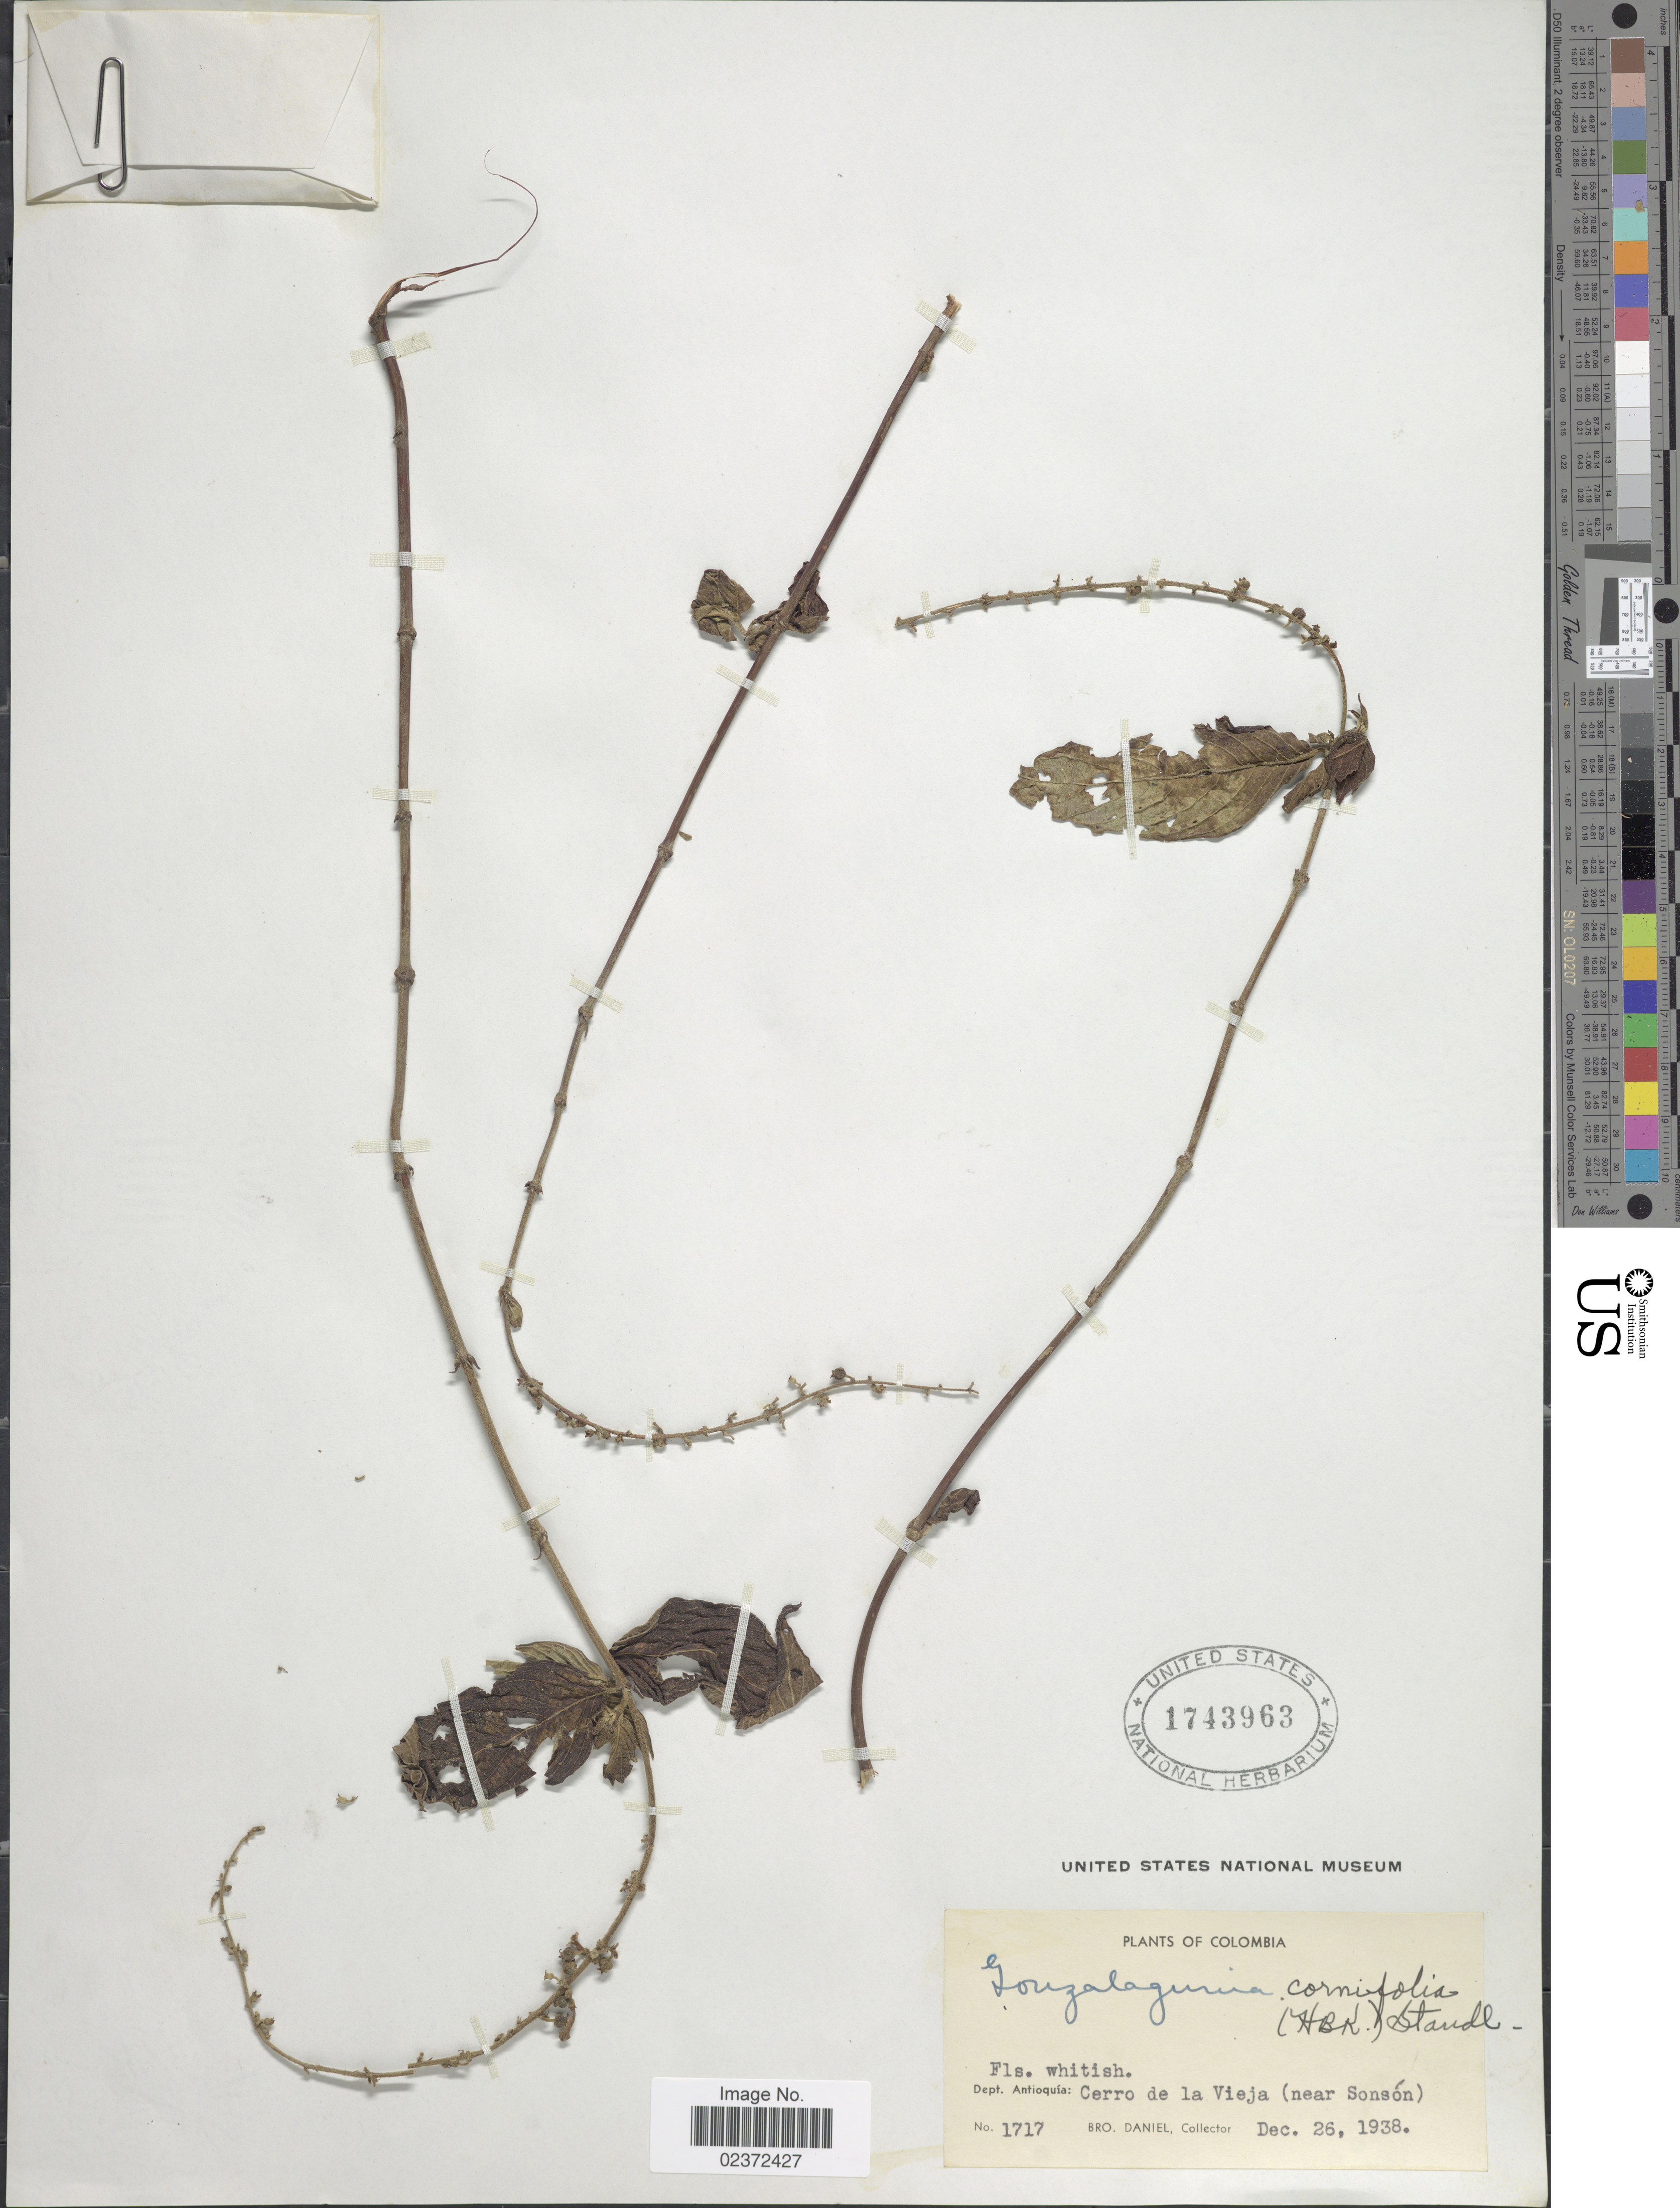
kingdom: Plantae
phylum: Tracheophyta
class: Magnoliopsida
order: Gentianales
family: Rubiaceae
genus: Gonzalagunia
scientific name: Gonzalagunia cornifolia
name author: (Kunth) Standl.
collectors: Bro. Daniel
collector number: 1717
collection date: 1938-12-26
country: Colombia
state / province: Antioquia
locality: Cerro de la Vieja (near Sonsón)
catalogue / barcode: US 1743963